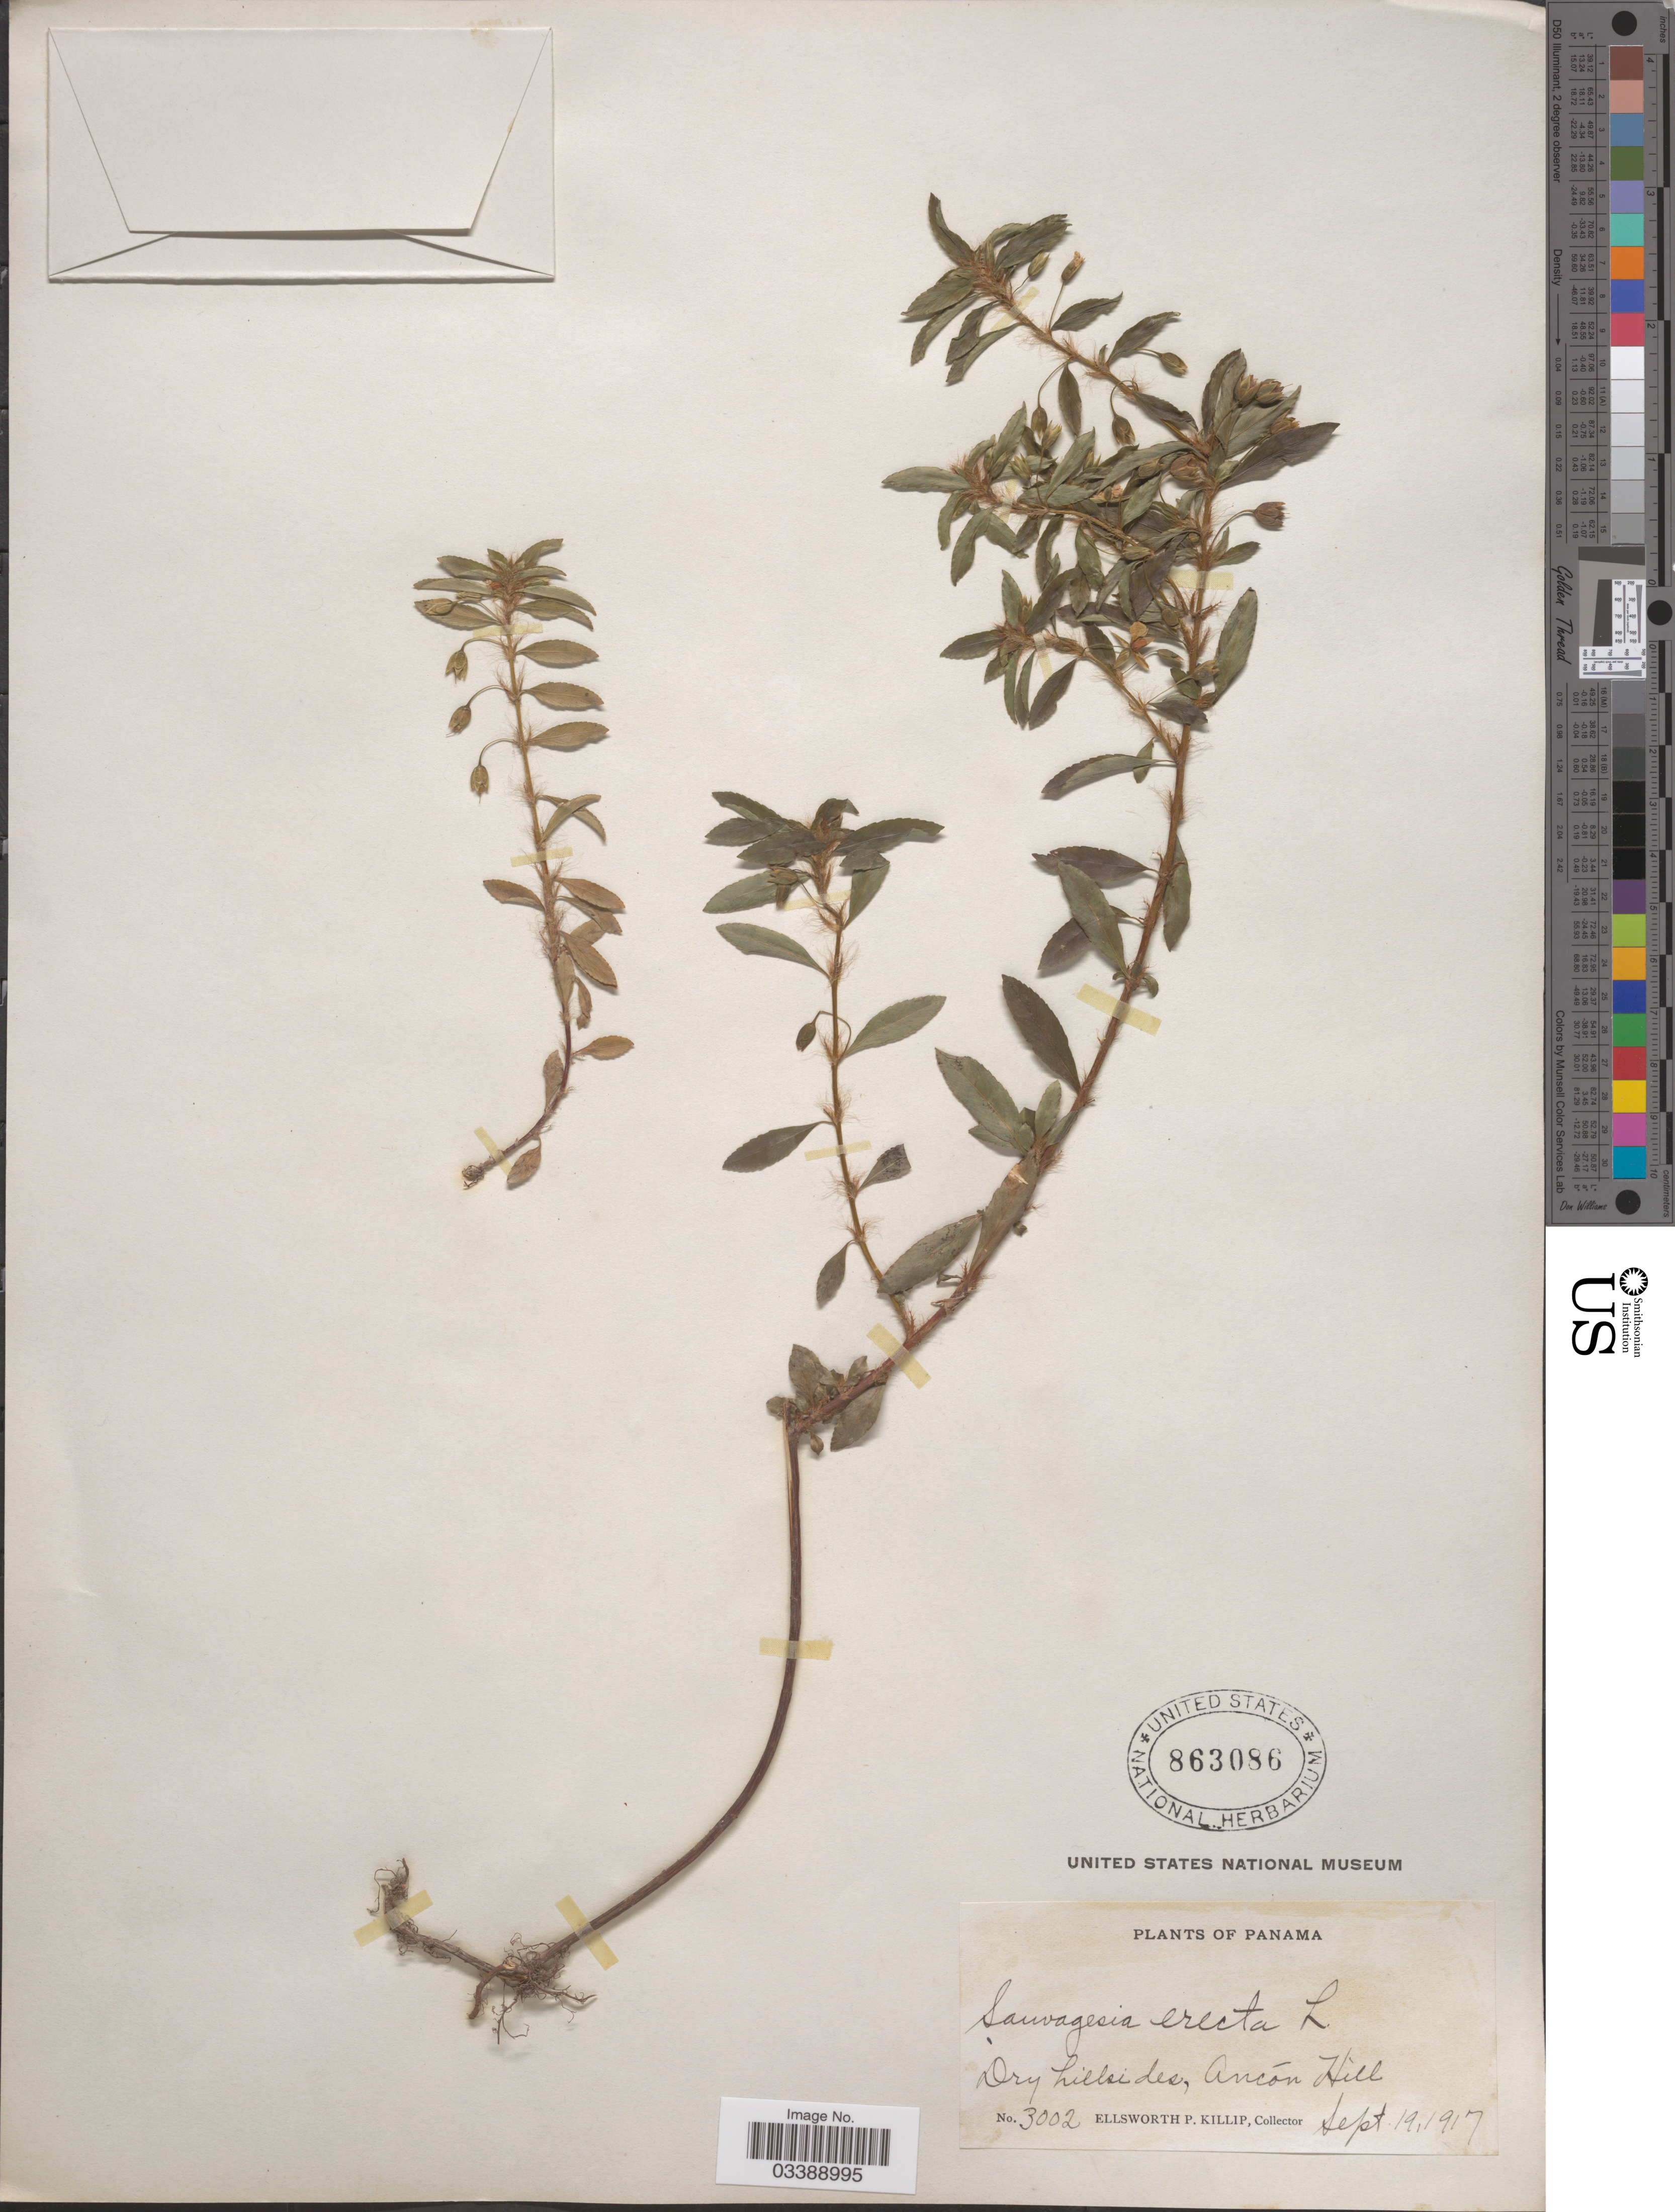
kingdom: Plantae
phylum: Tracheophyta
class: Magnoliopsida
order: Malpighiales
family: Ochnaceae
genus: Sauvagesia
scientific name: Sauvagesia erecta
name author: L.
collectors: E. P. Killip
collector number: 3002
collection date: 1917-09-19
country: Panama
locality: Ancón Hill.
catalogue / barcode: US 863086